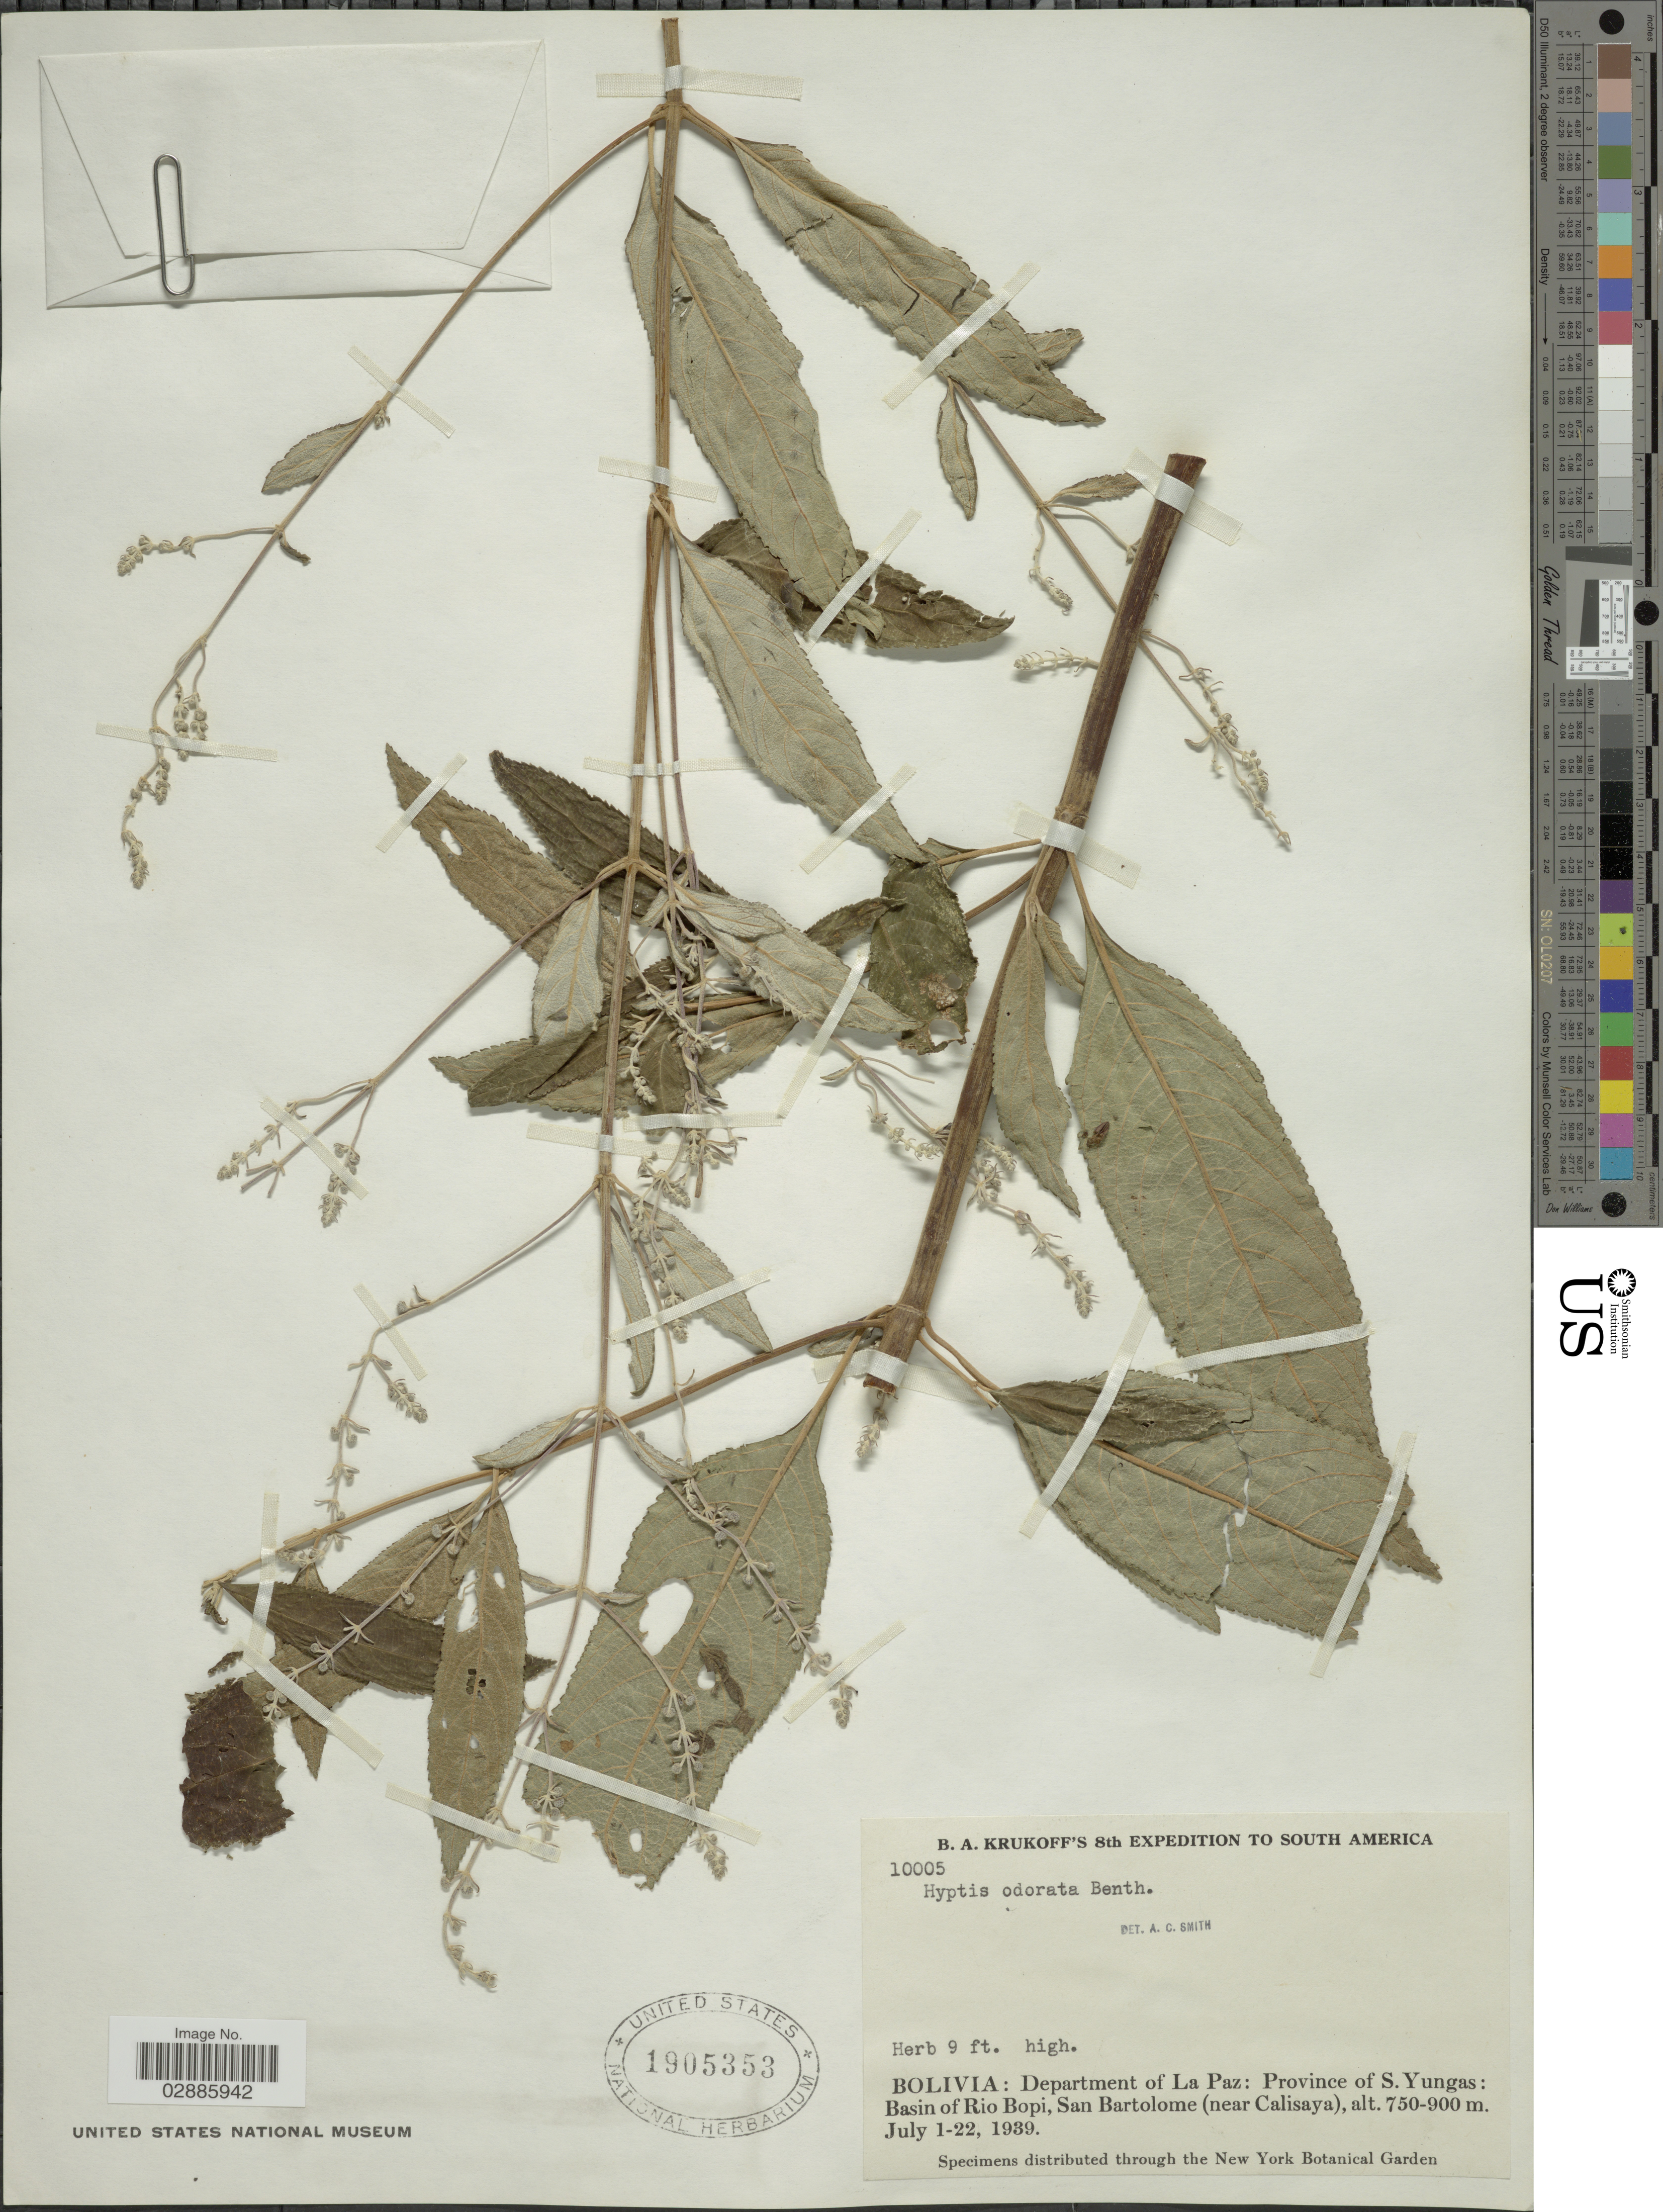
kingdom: Plantae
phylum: Tracheophyta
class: Magnoliopsida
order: Lamiales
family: Lamiaceae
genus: Hyptis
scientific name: Hyptis odorata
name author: Benth.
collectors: B. A. Krukoff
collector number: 10005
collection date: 1939-07-01/1939-07-22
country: Bolivia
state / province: La Paz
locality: Department of La Paz: Province of S. Yungas: Basin of Rio Bopi, San Bartolome (near Calisaya).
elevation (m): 750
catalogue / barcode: US 1905353